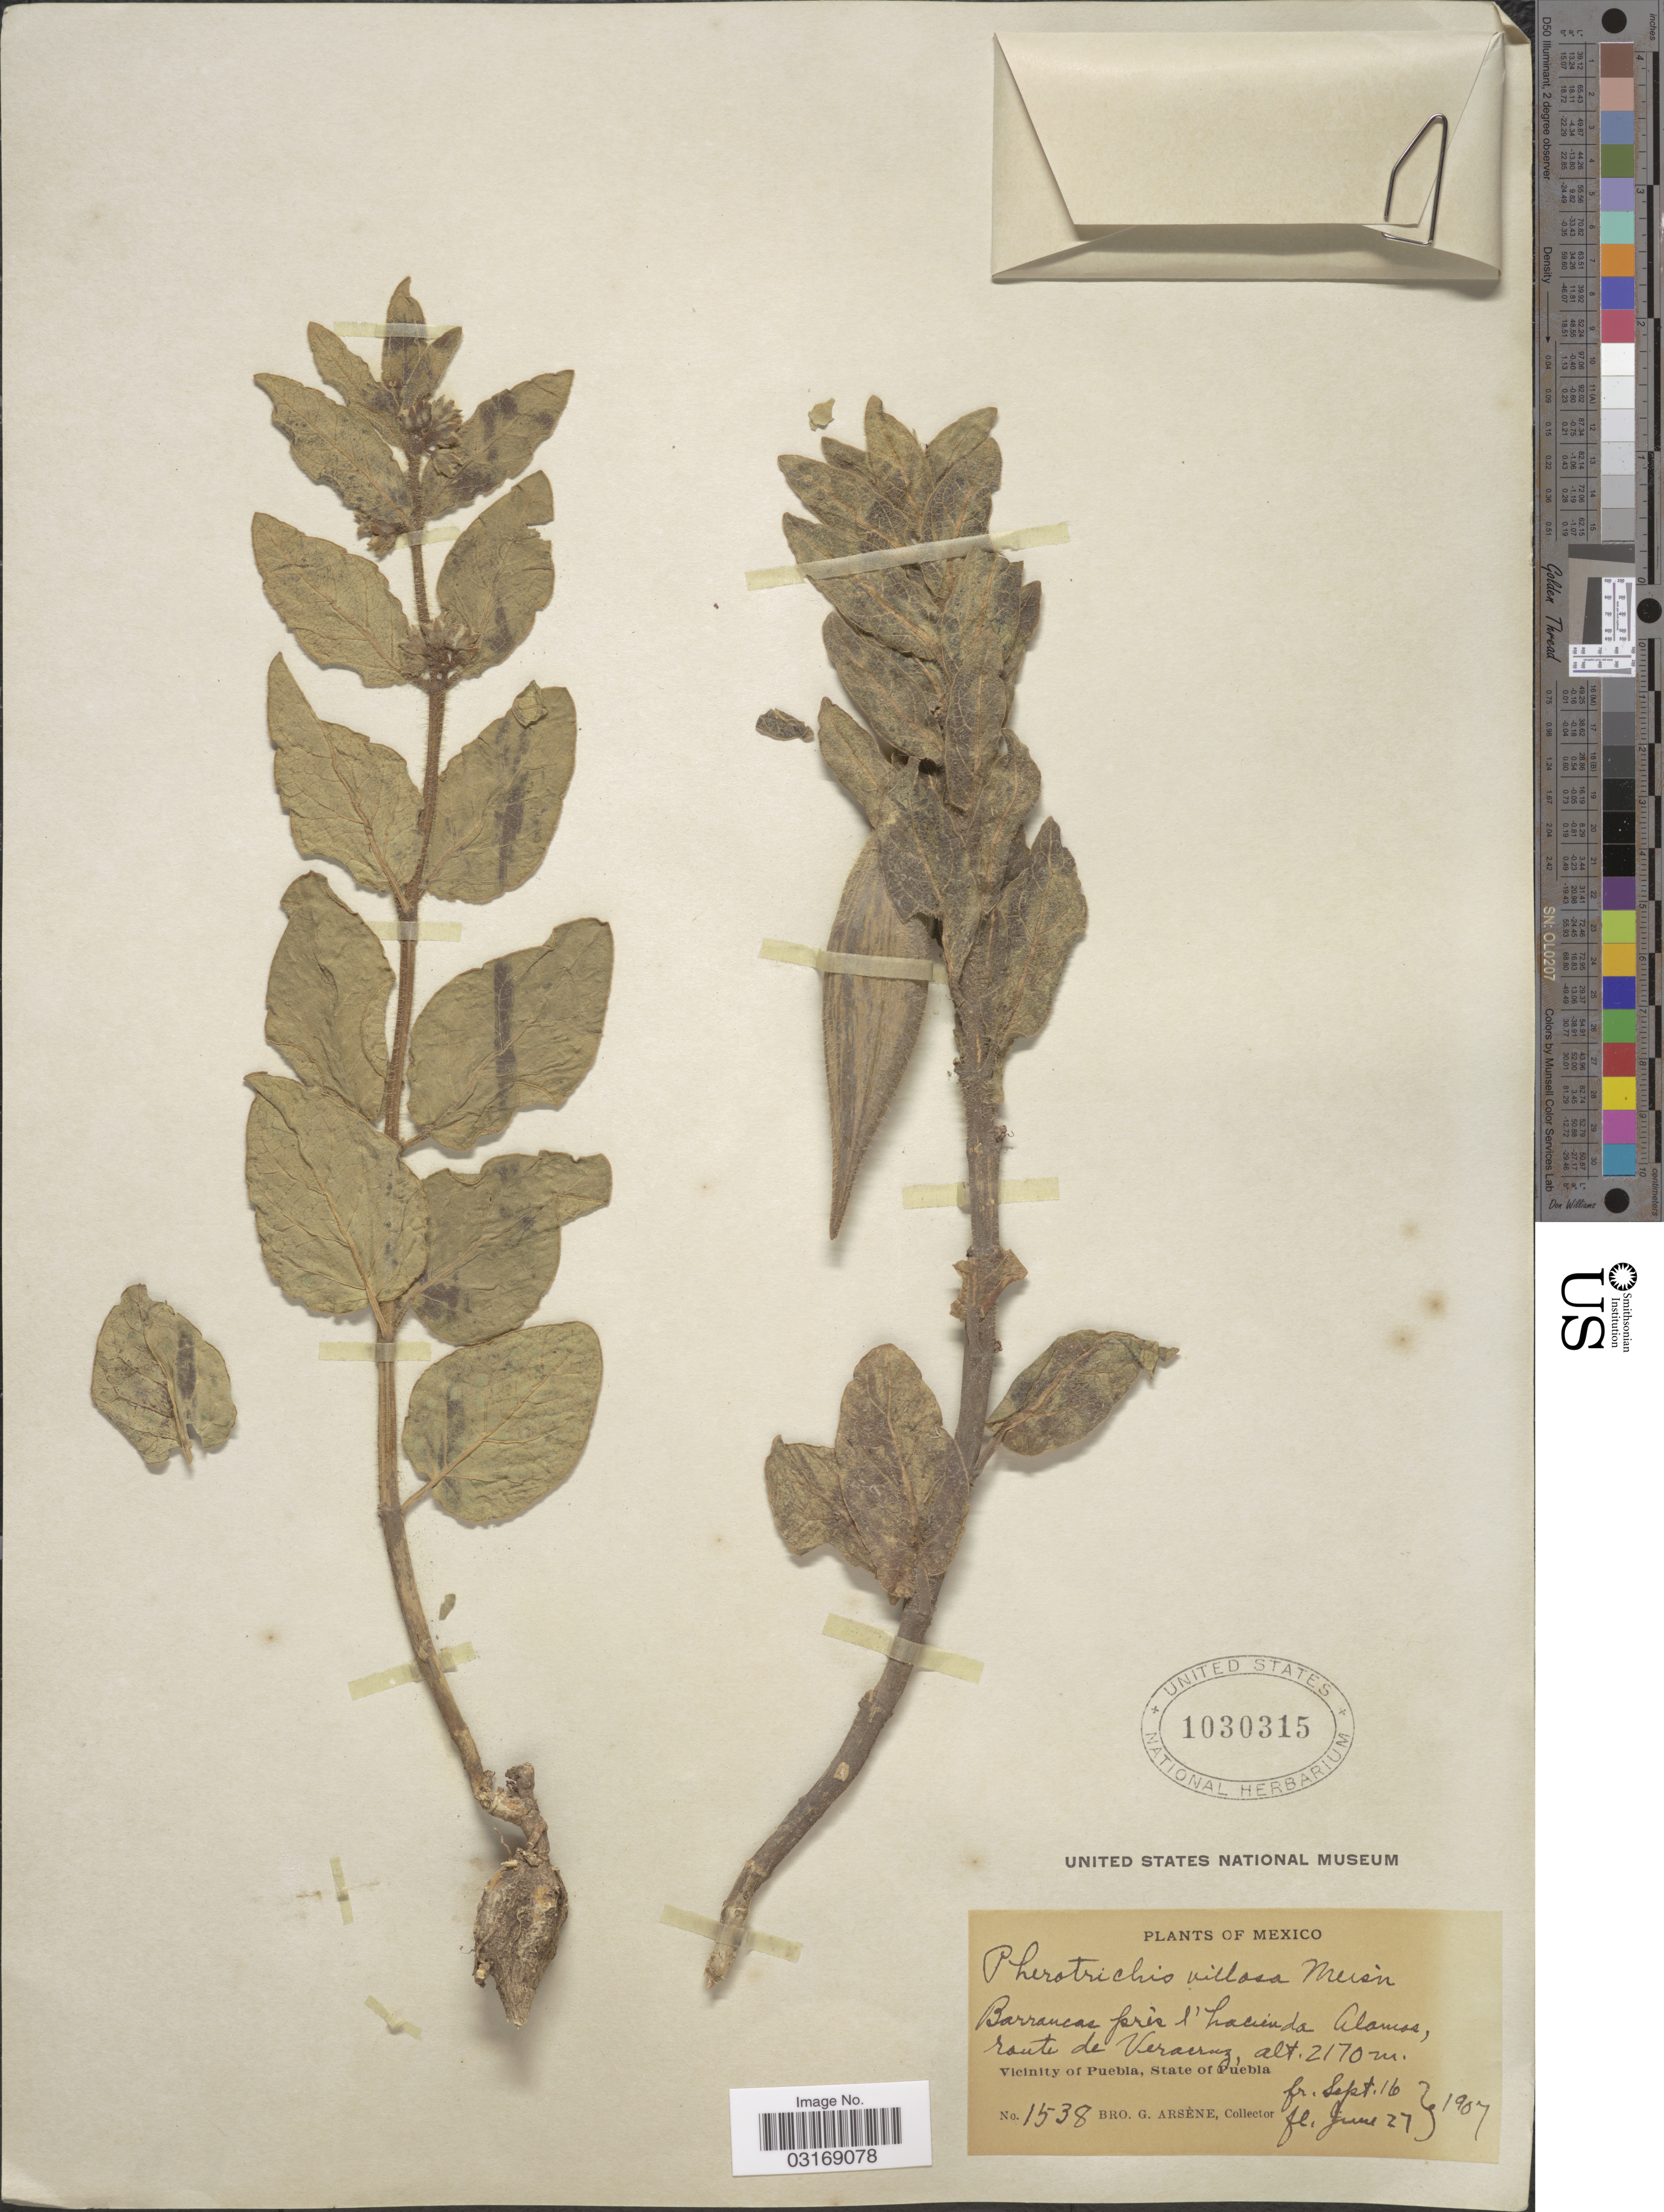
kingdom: Plantae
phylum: Tracheophyta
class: Magnoliopsida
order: Gentianales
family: Apocynaceae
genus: Pherotrichis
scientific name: Pherotrichis villosa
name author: (Schult.) Meisn.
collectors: Bro. G. Arsène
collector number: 1538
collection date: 1907-06-27/1907-09-16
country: Mexico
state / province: Puebla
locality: Barranca près l'hacienda Alamos, route de Veracruz. Vicinity of Puebla.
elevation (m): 2170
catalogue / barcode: US 1030315